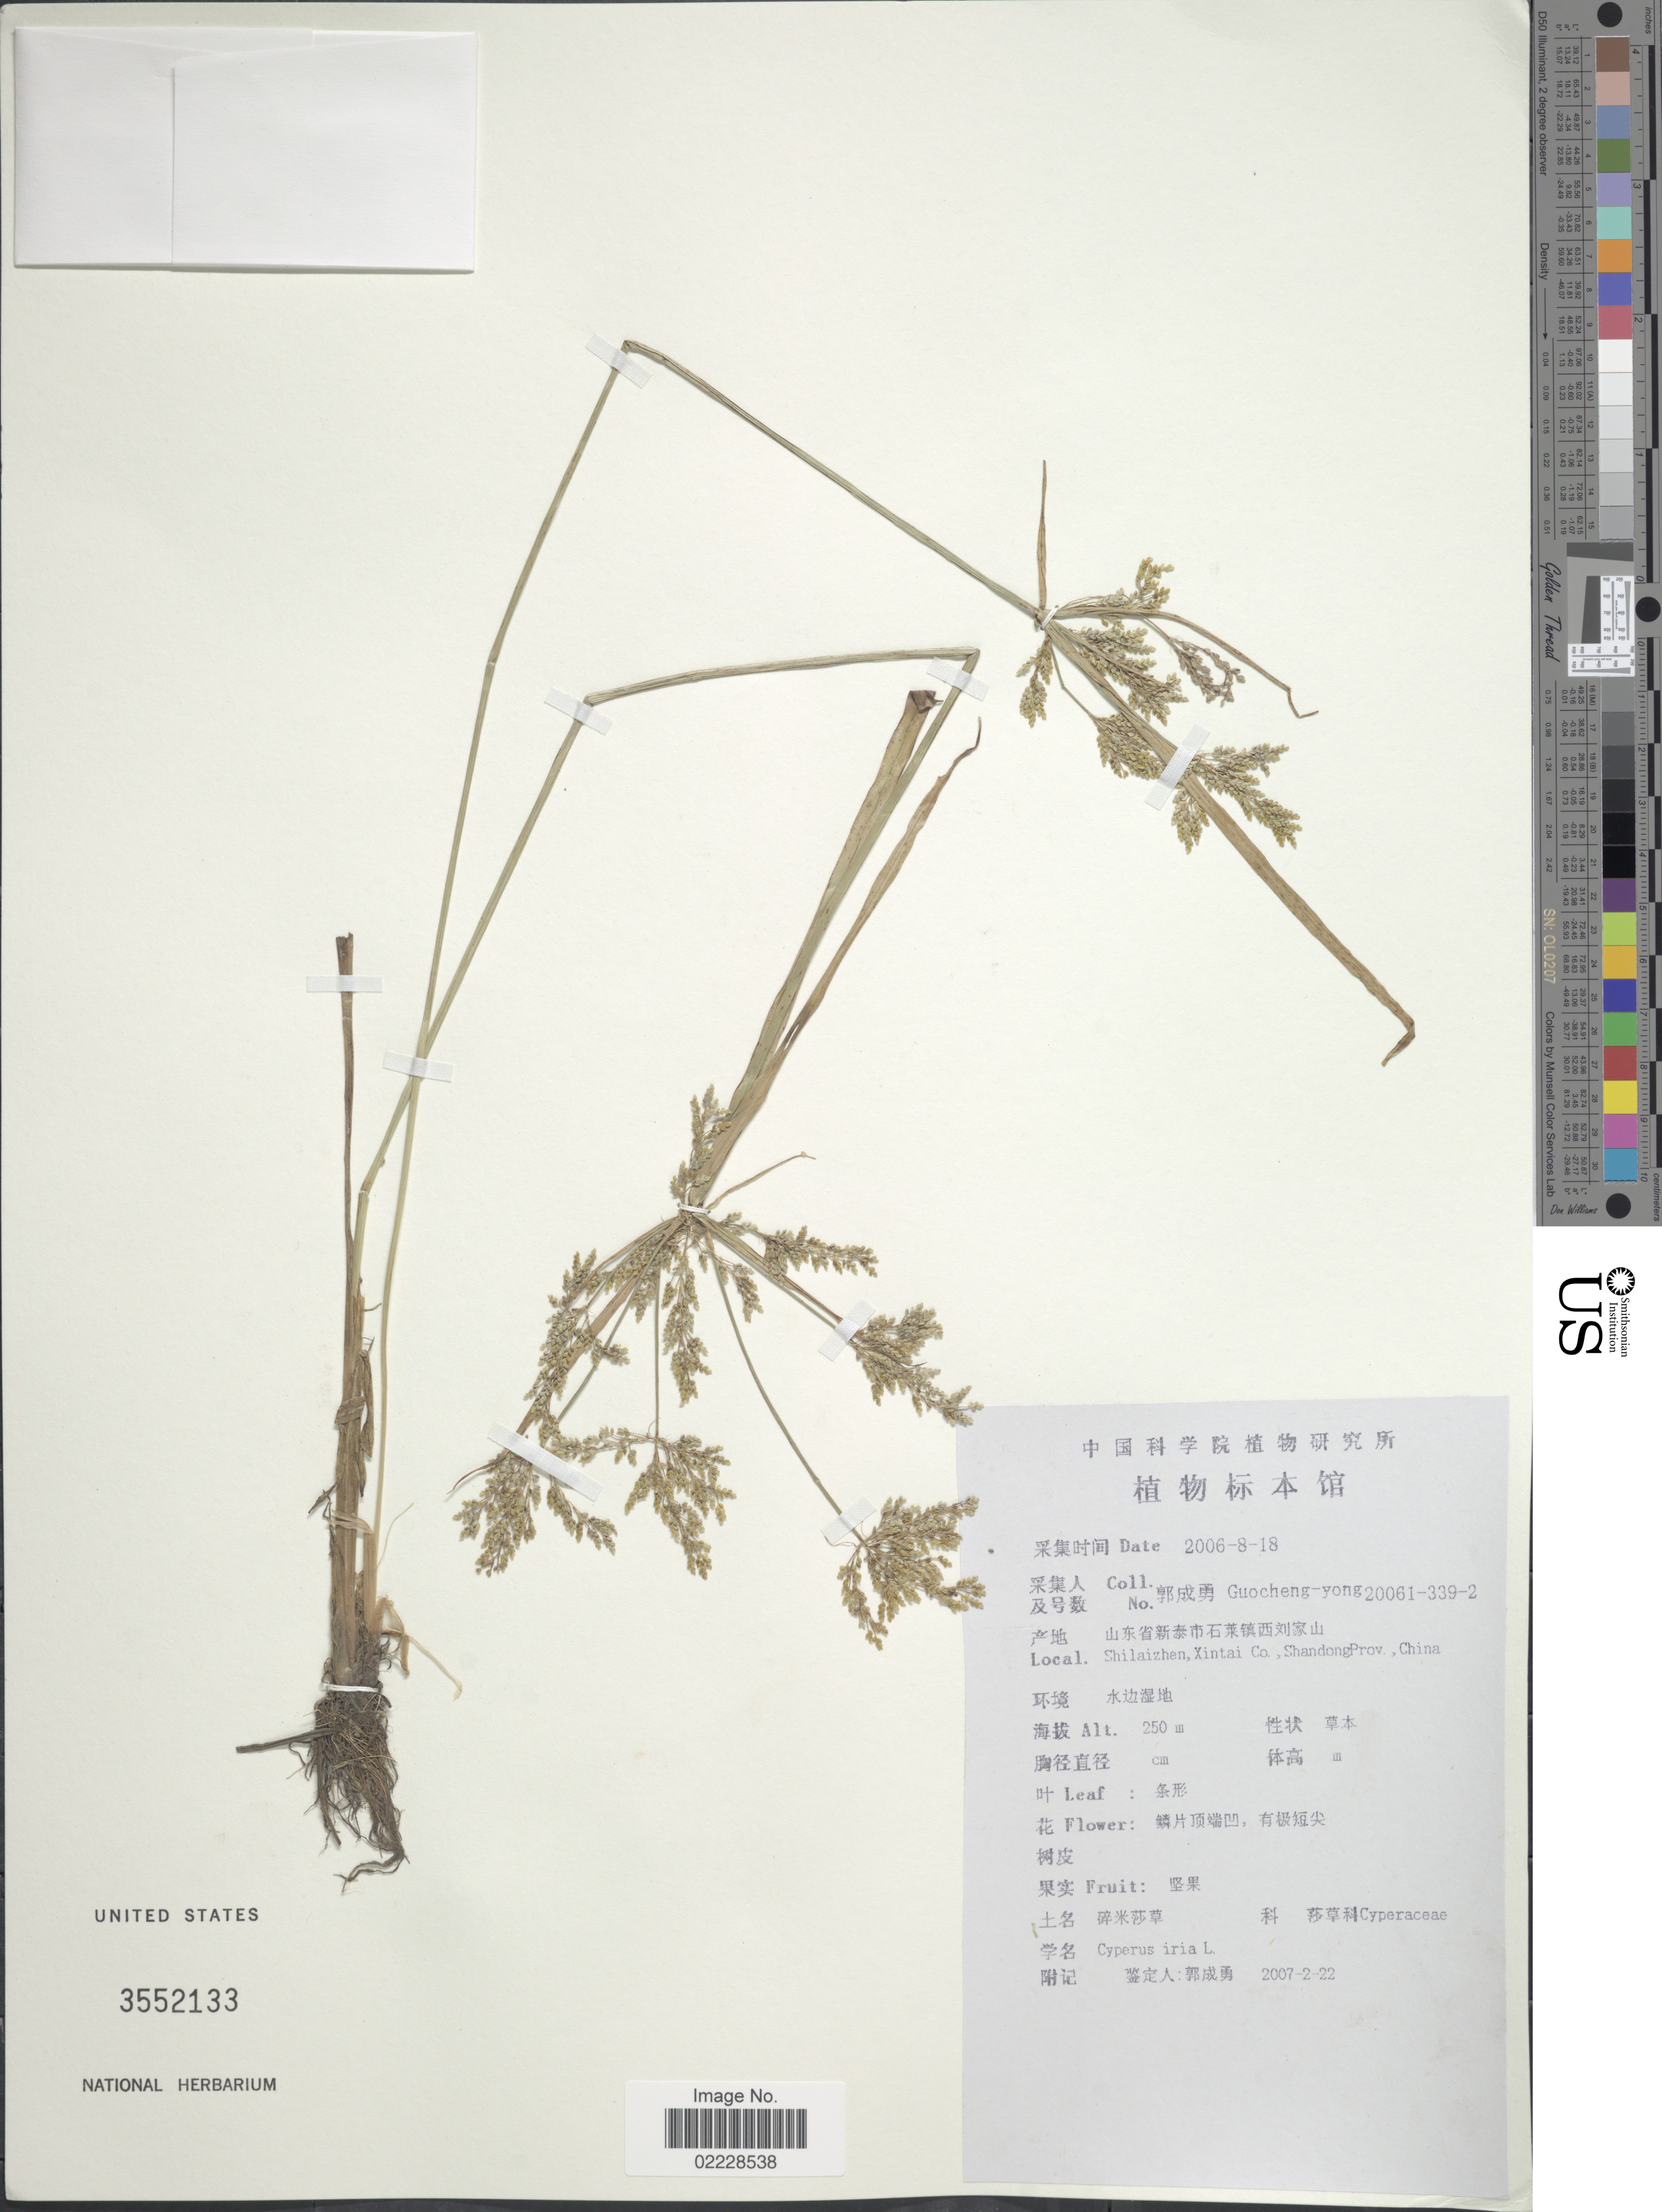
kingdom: Plantae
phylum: Tracheophyta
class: Liliopsida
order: Poales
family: Cyperaceae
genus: Cyperus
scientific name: Cyperus iria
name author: L.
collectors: Guo cheng-yong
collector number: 20061-339-2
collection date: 2006-08-18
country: China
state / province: Shandong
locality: Shilaizhen, Xintai Co, Shandong Prov., China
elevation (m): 250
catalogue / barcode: US 3552133